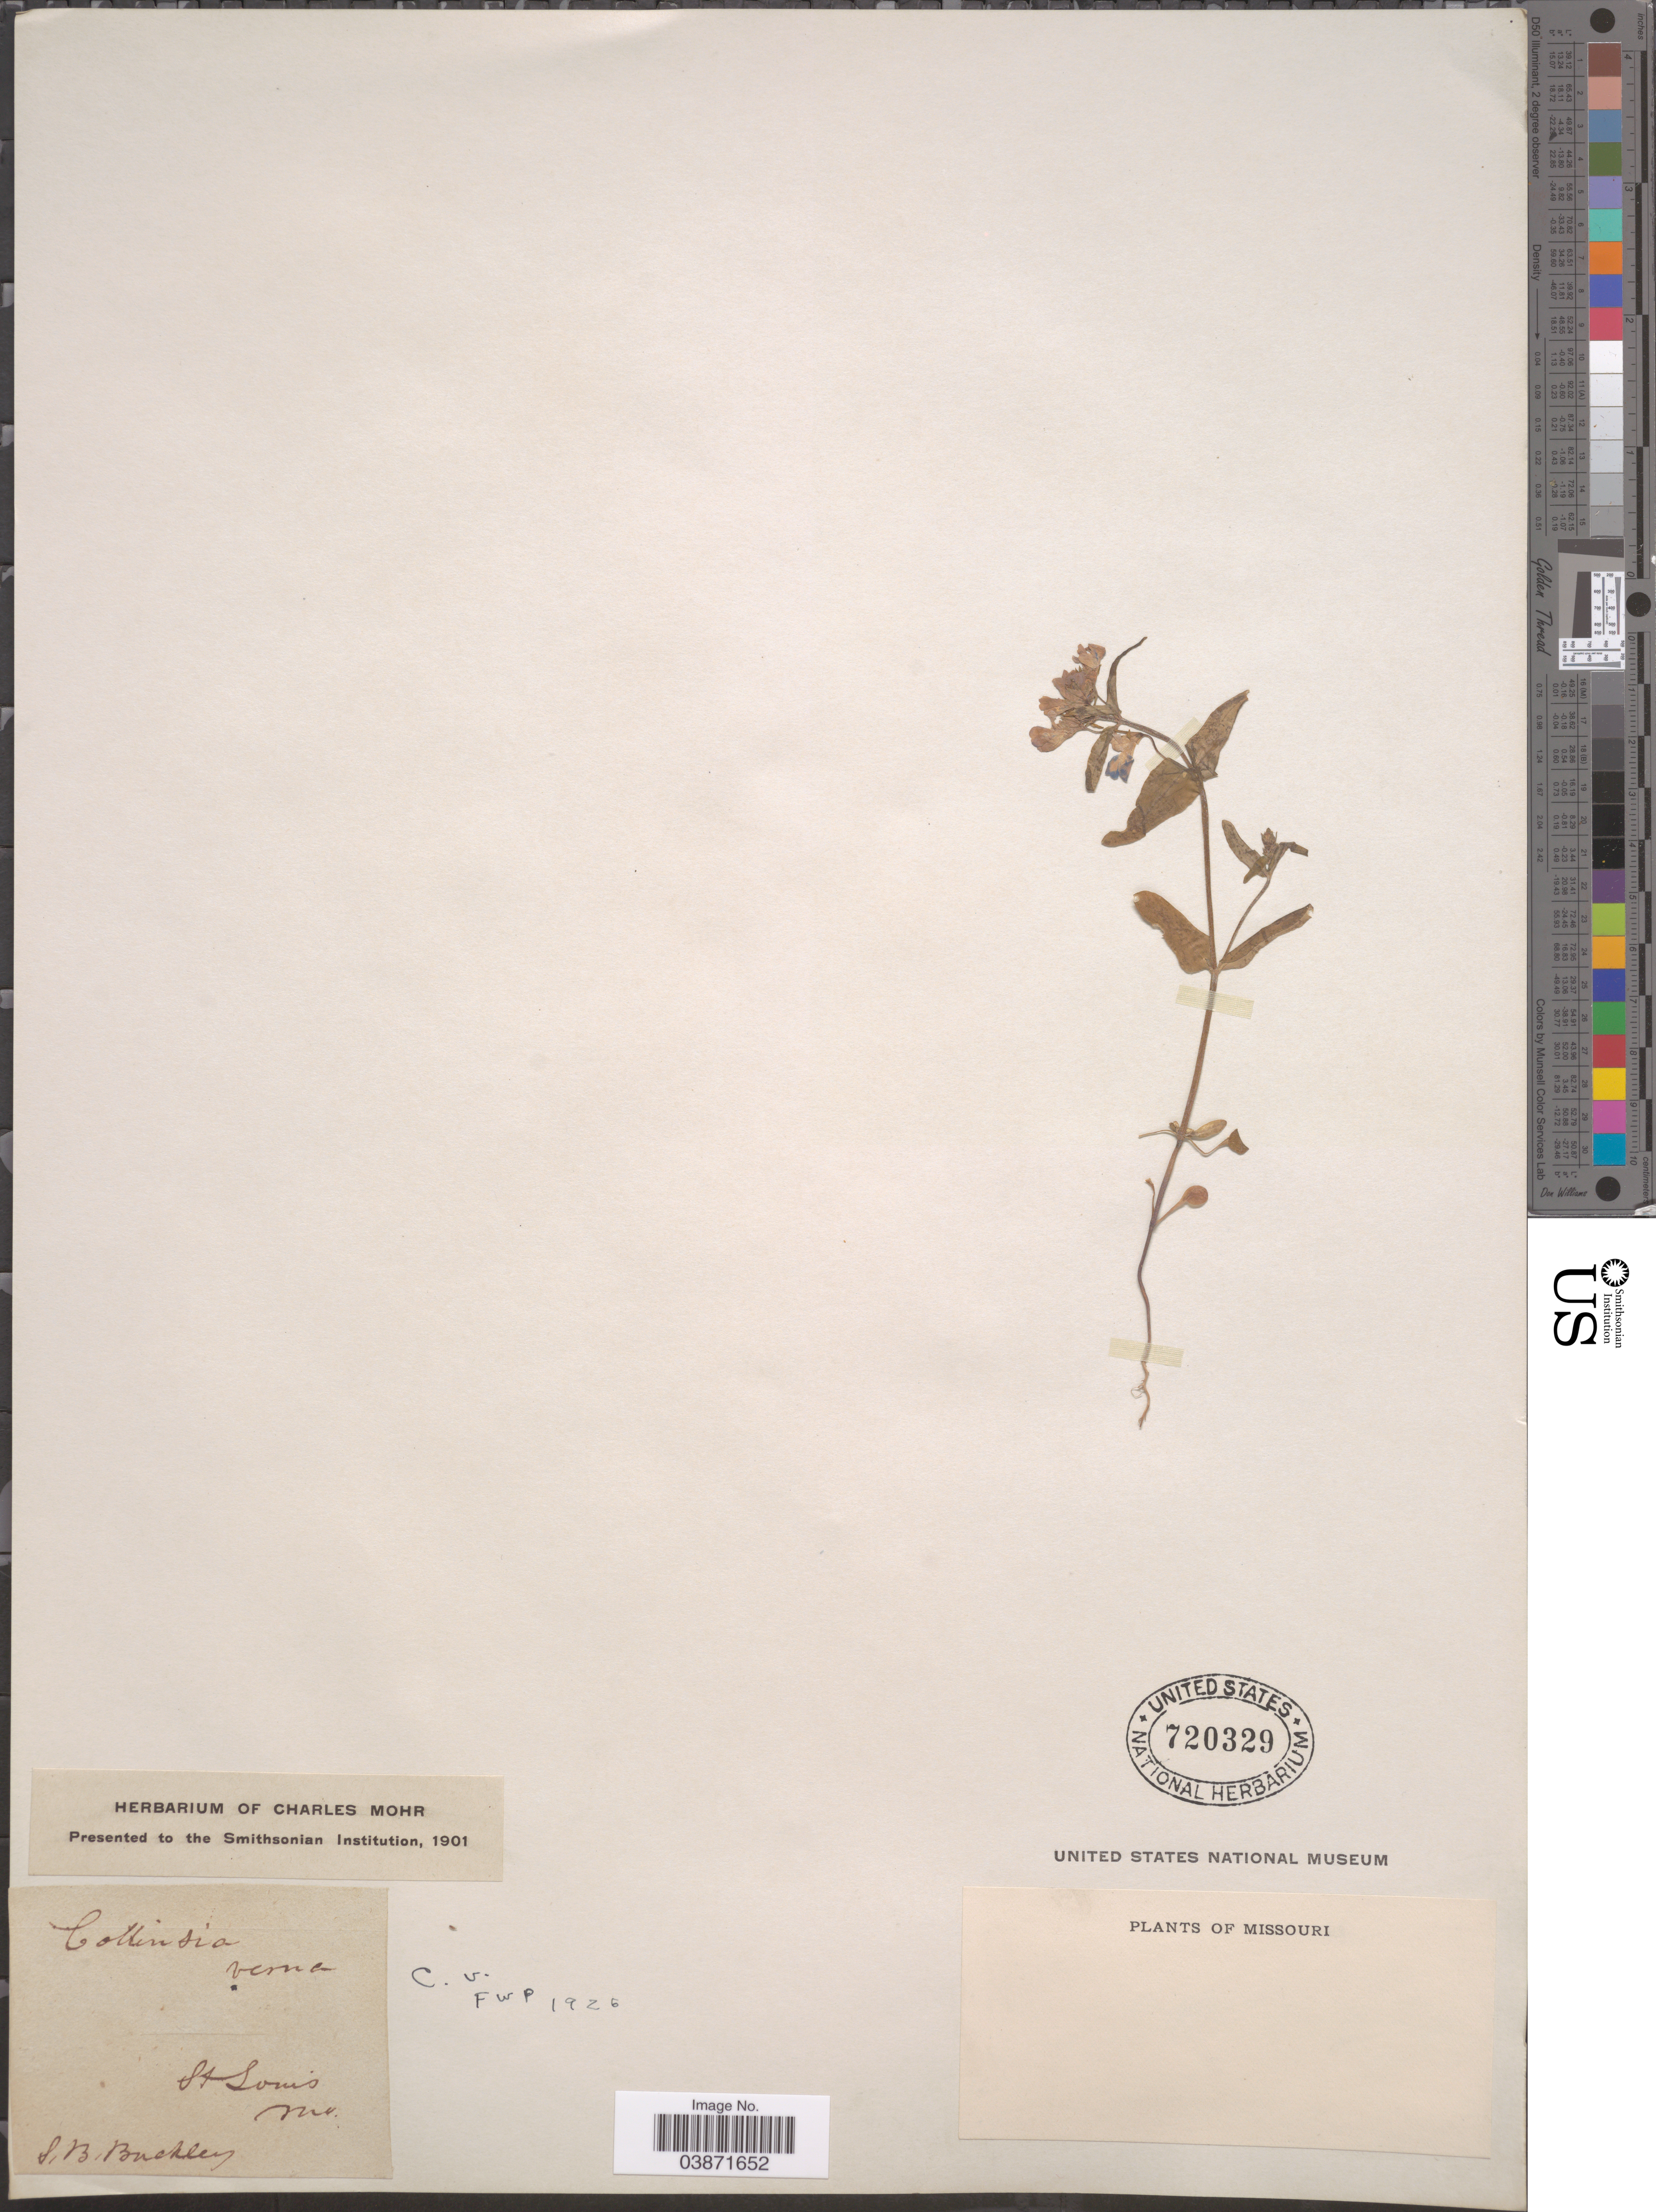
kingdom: Plantae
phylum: Tracheophyta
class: Magnoliopsida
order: Lamiales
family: Plantaginaceae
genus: Collinsia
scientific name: Collinsia verna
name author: Nutt.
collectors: S. B. Buckley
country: United States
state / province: Missouri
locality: St. Louis.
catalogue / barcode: US 720329